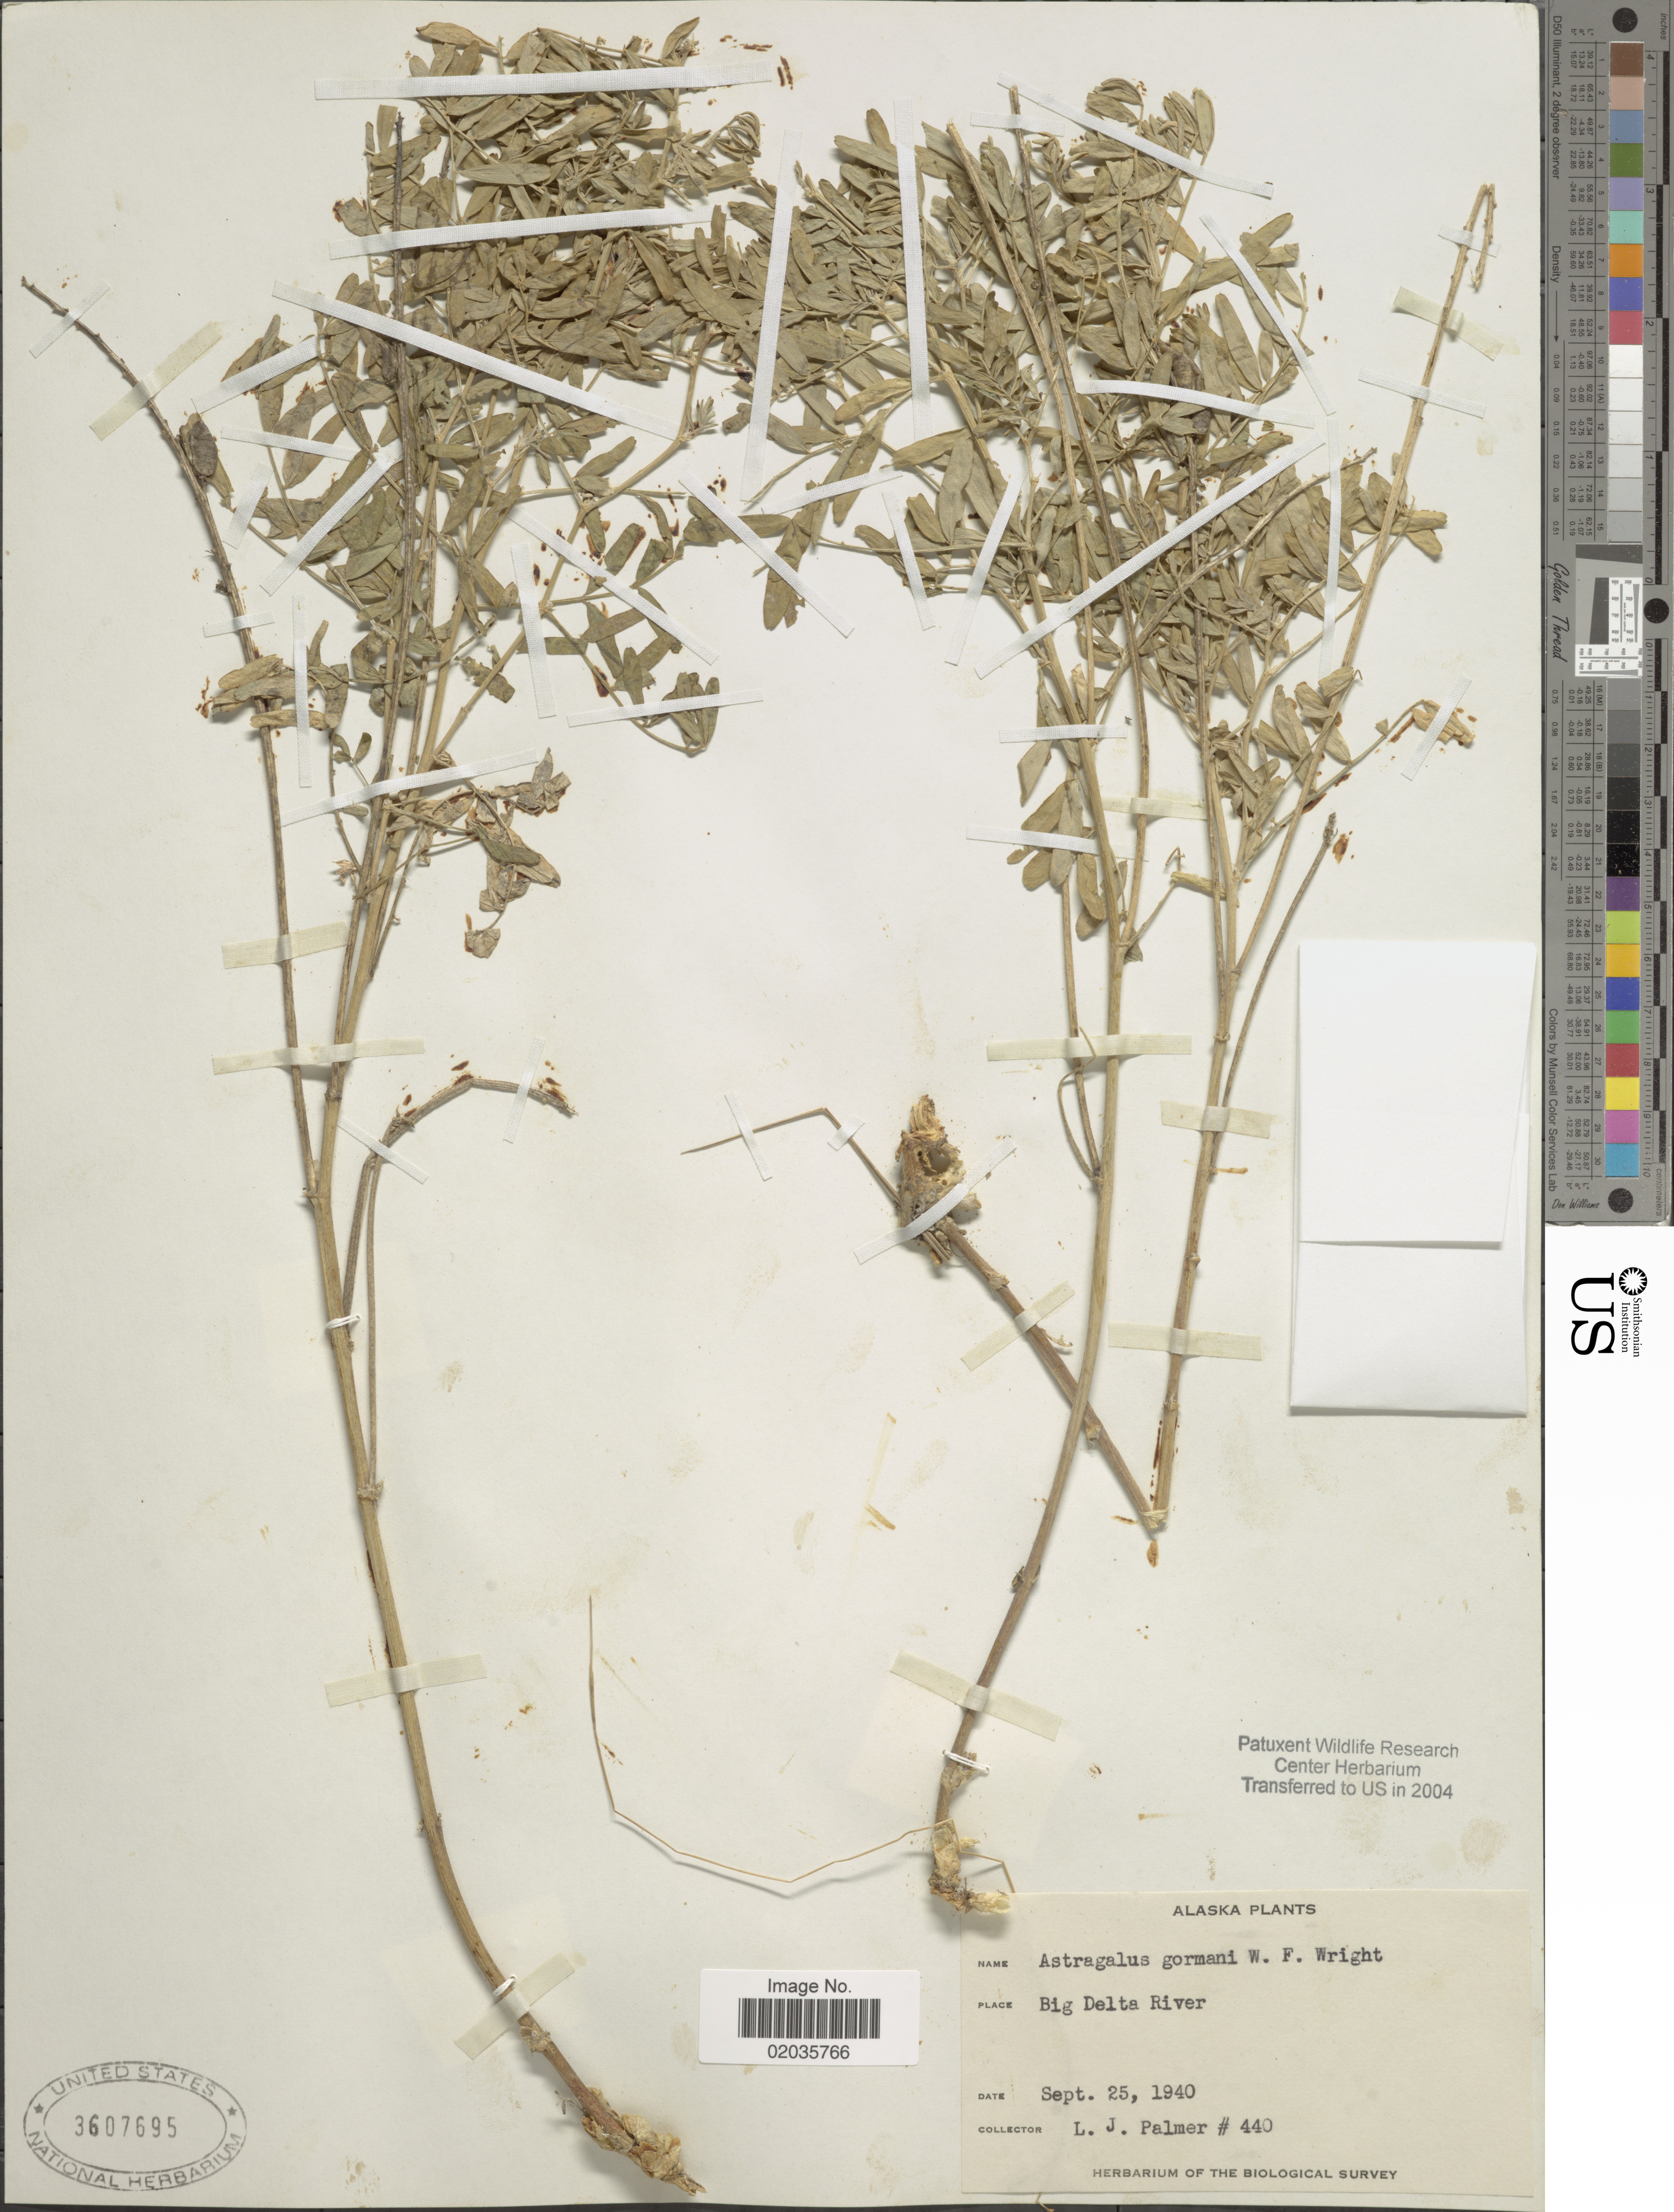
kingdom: Plantae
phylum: Tracheophyta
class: Magnoliopsida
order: Fabales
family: Fabaceae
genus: Astragalus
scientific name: Astragalus williamsii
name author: Rydb.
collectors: L. J. Palmer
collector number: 440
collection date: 1940-09-25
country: United States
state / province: Alaska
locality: Big Delta River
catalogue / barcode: US 3607695